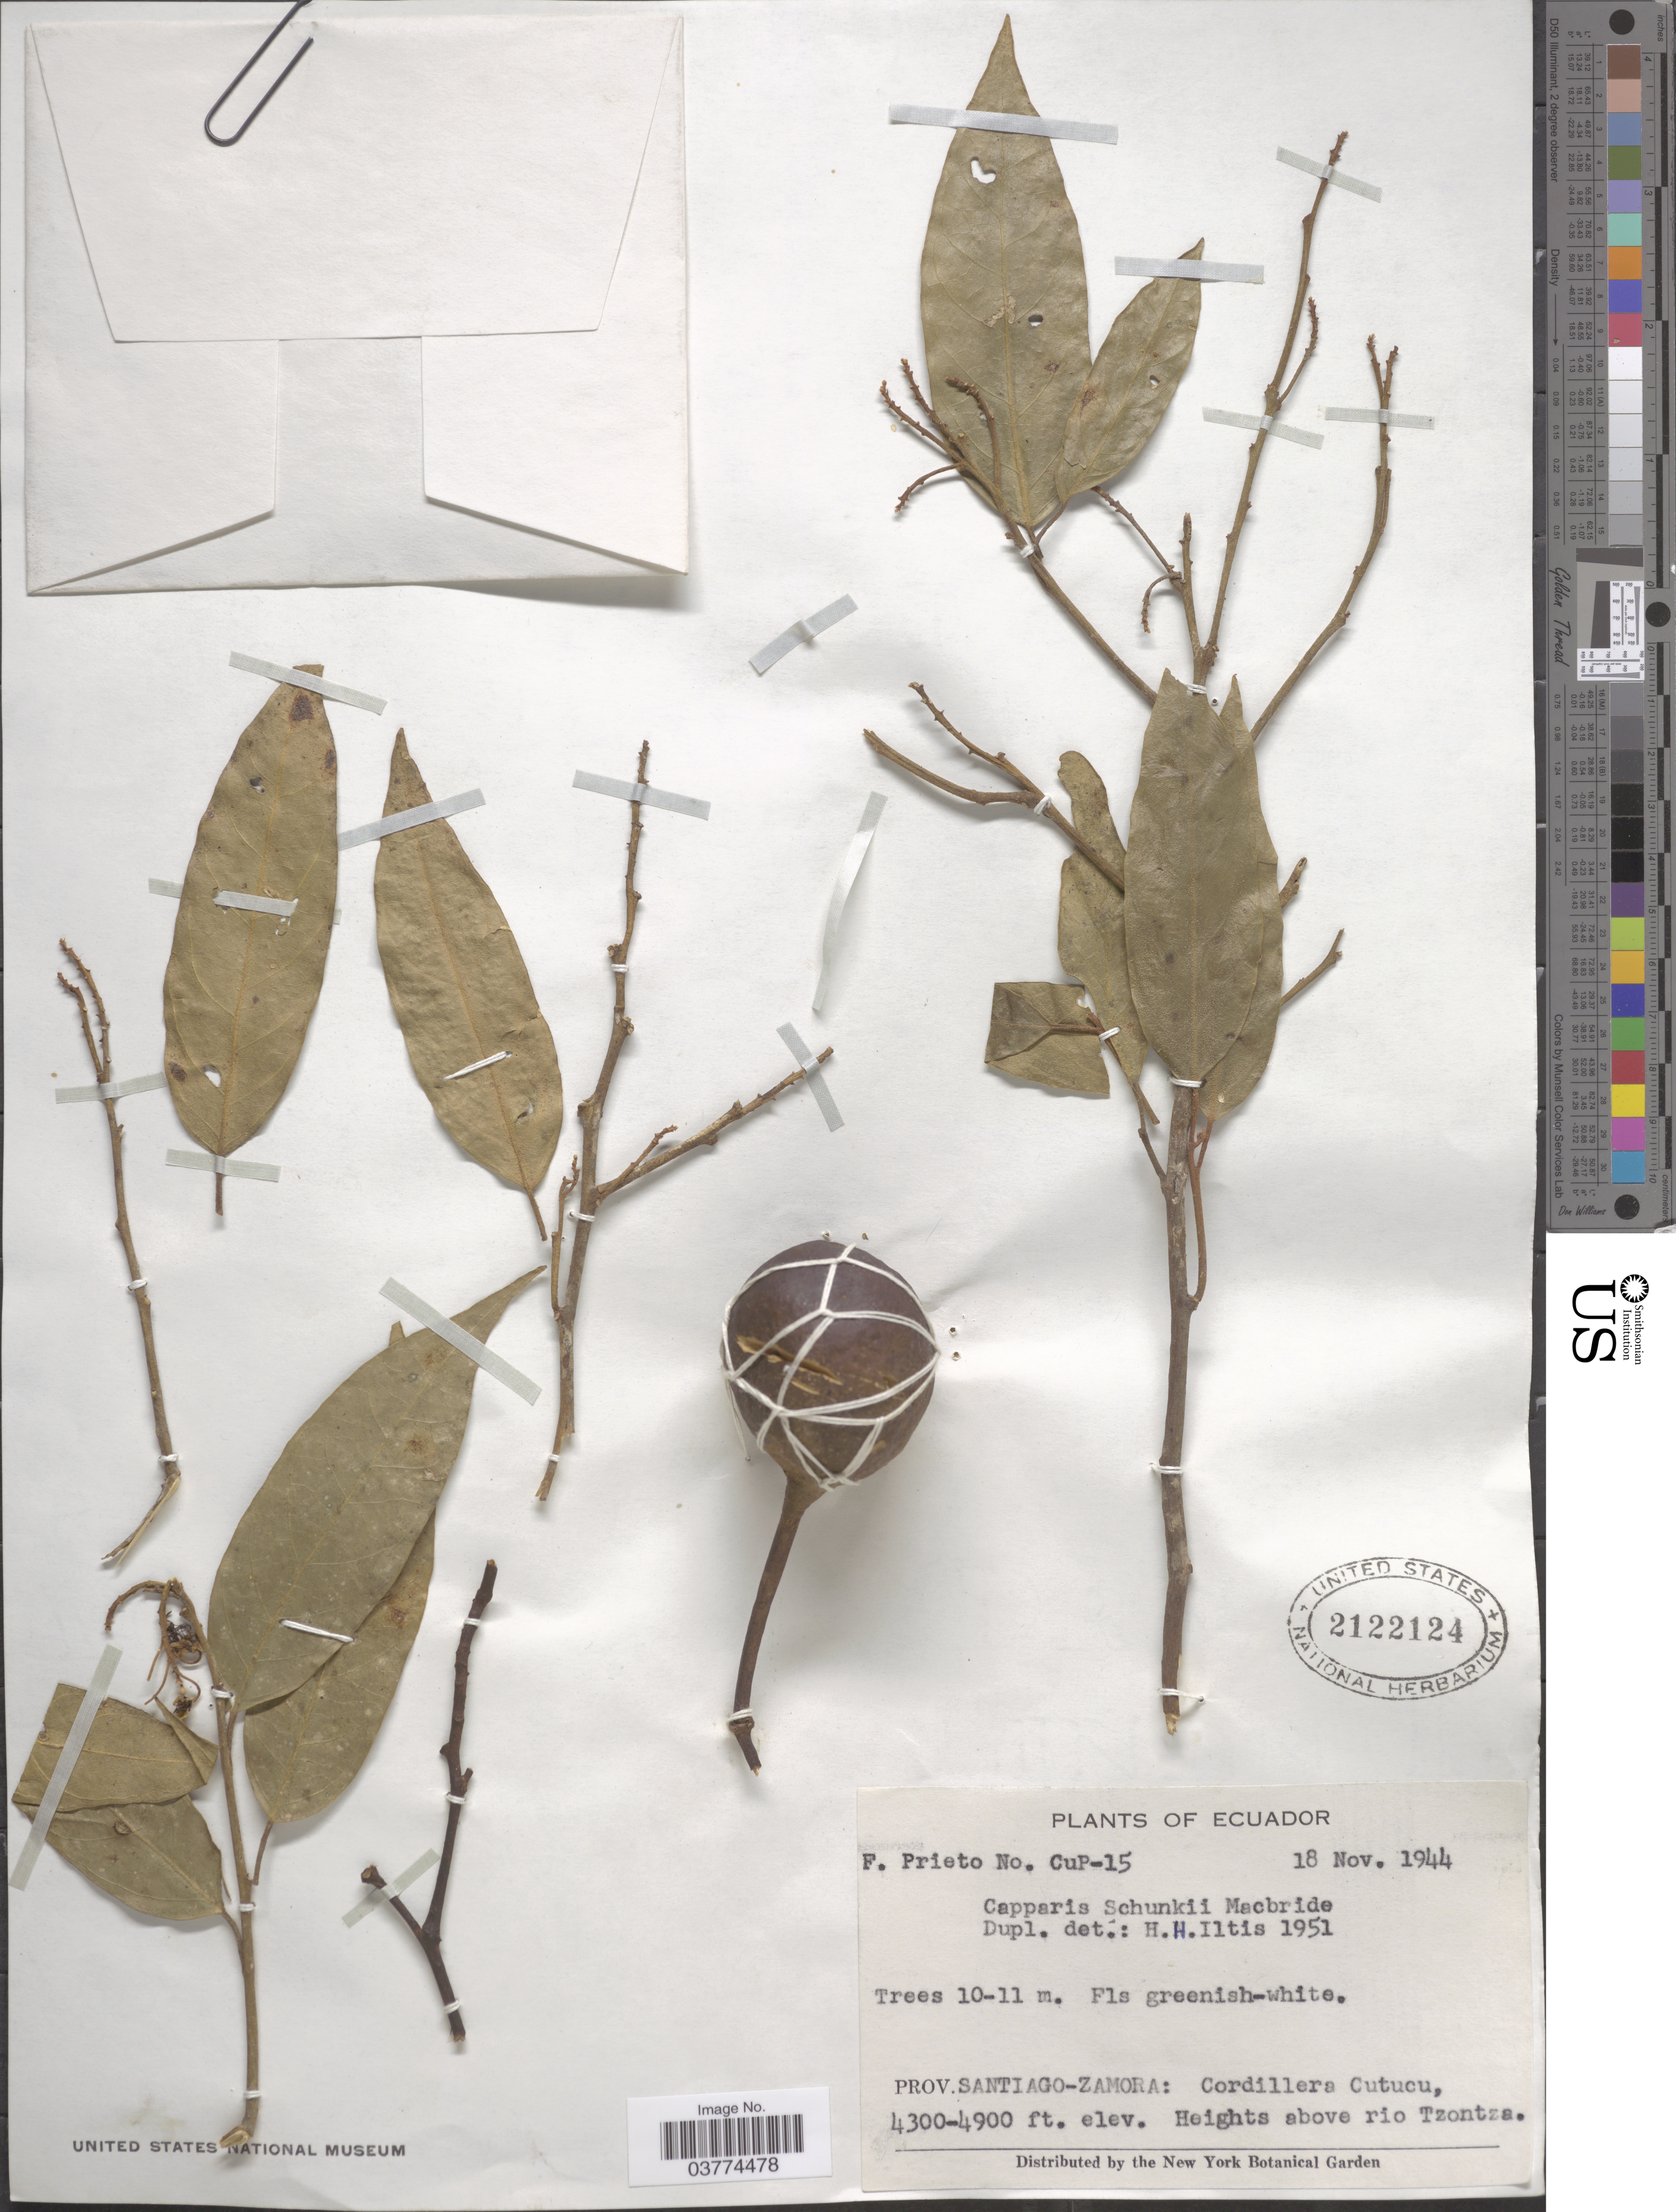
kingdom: Plantae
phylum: Tracheophyta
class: Magnoliopsida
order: Brassicales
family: Capparaceae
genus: Preslianthus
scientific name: Preslianthus pittieri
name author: (Standl.) Cornejo & Iltis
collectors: F. Prieto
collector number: CuP-15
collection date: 1944-11-18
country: Ecuador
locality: Prov. Santiago-Zamora: Cordillera Cutucu. Heights above rio Tzontza.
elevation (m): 1311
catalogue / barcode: US 2122124